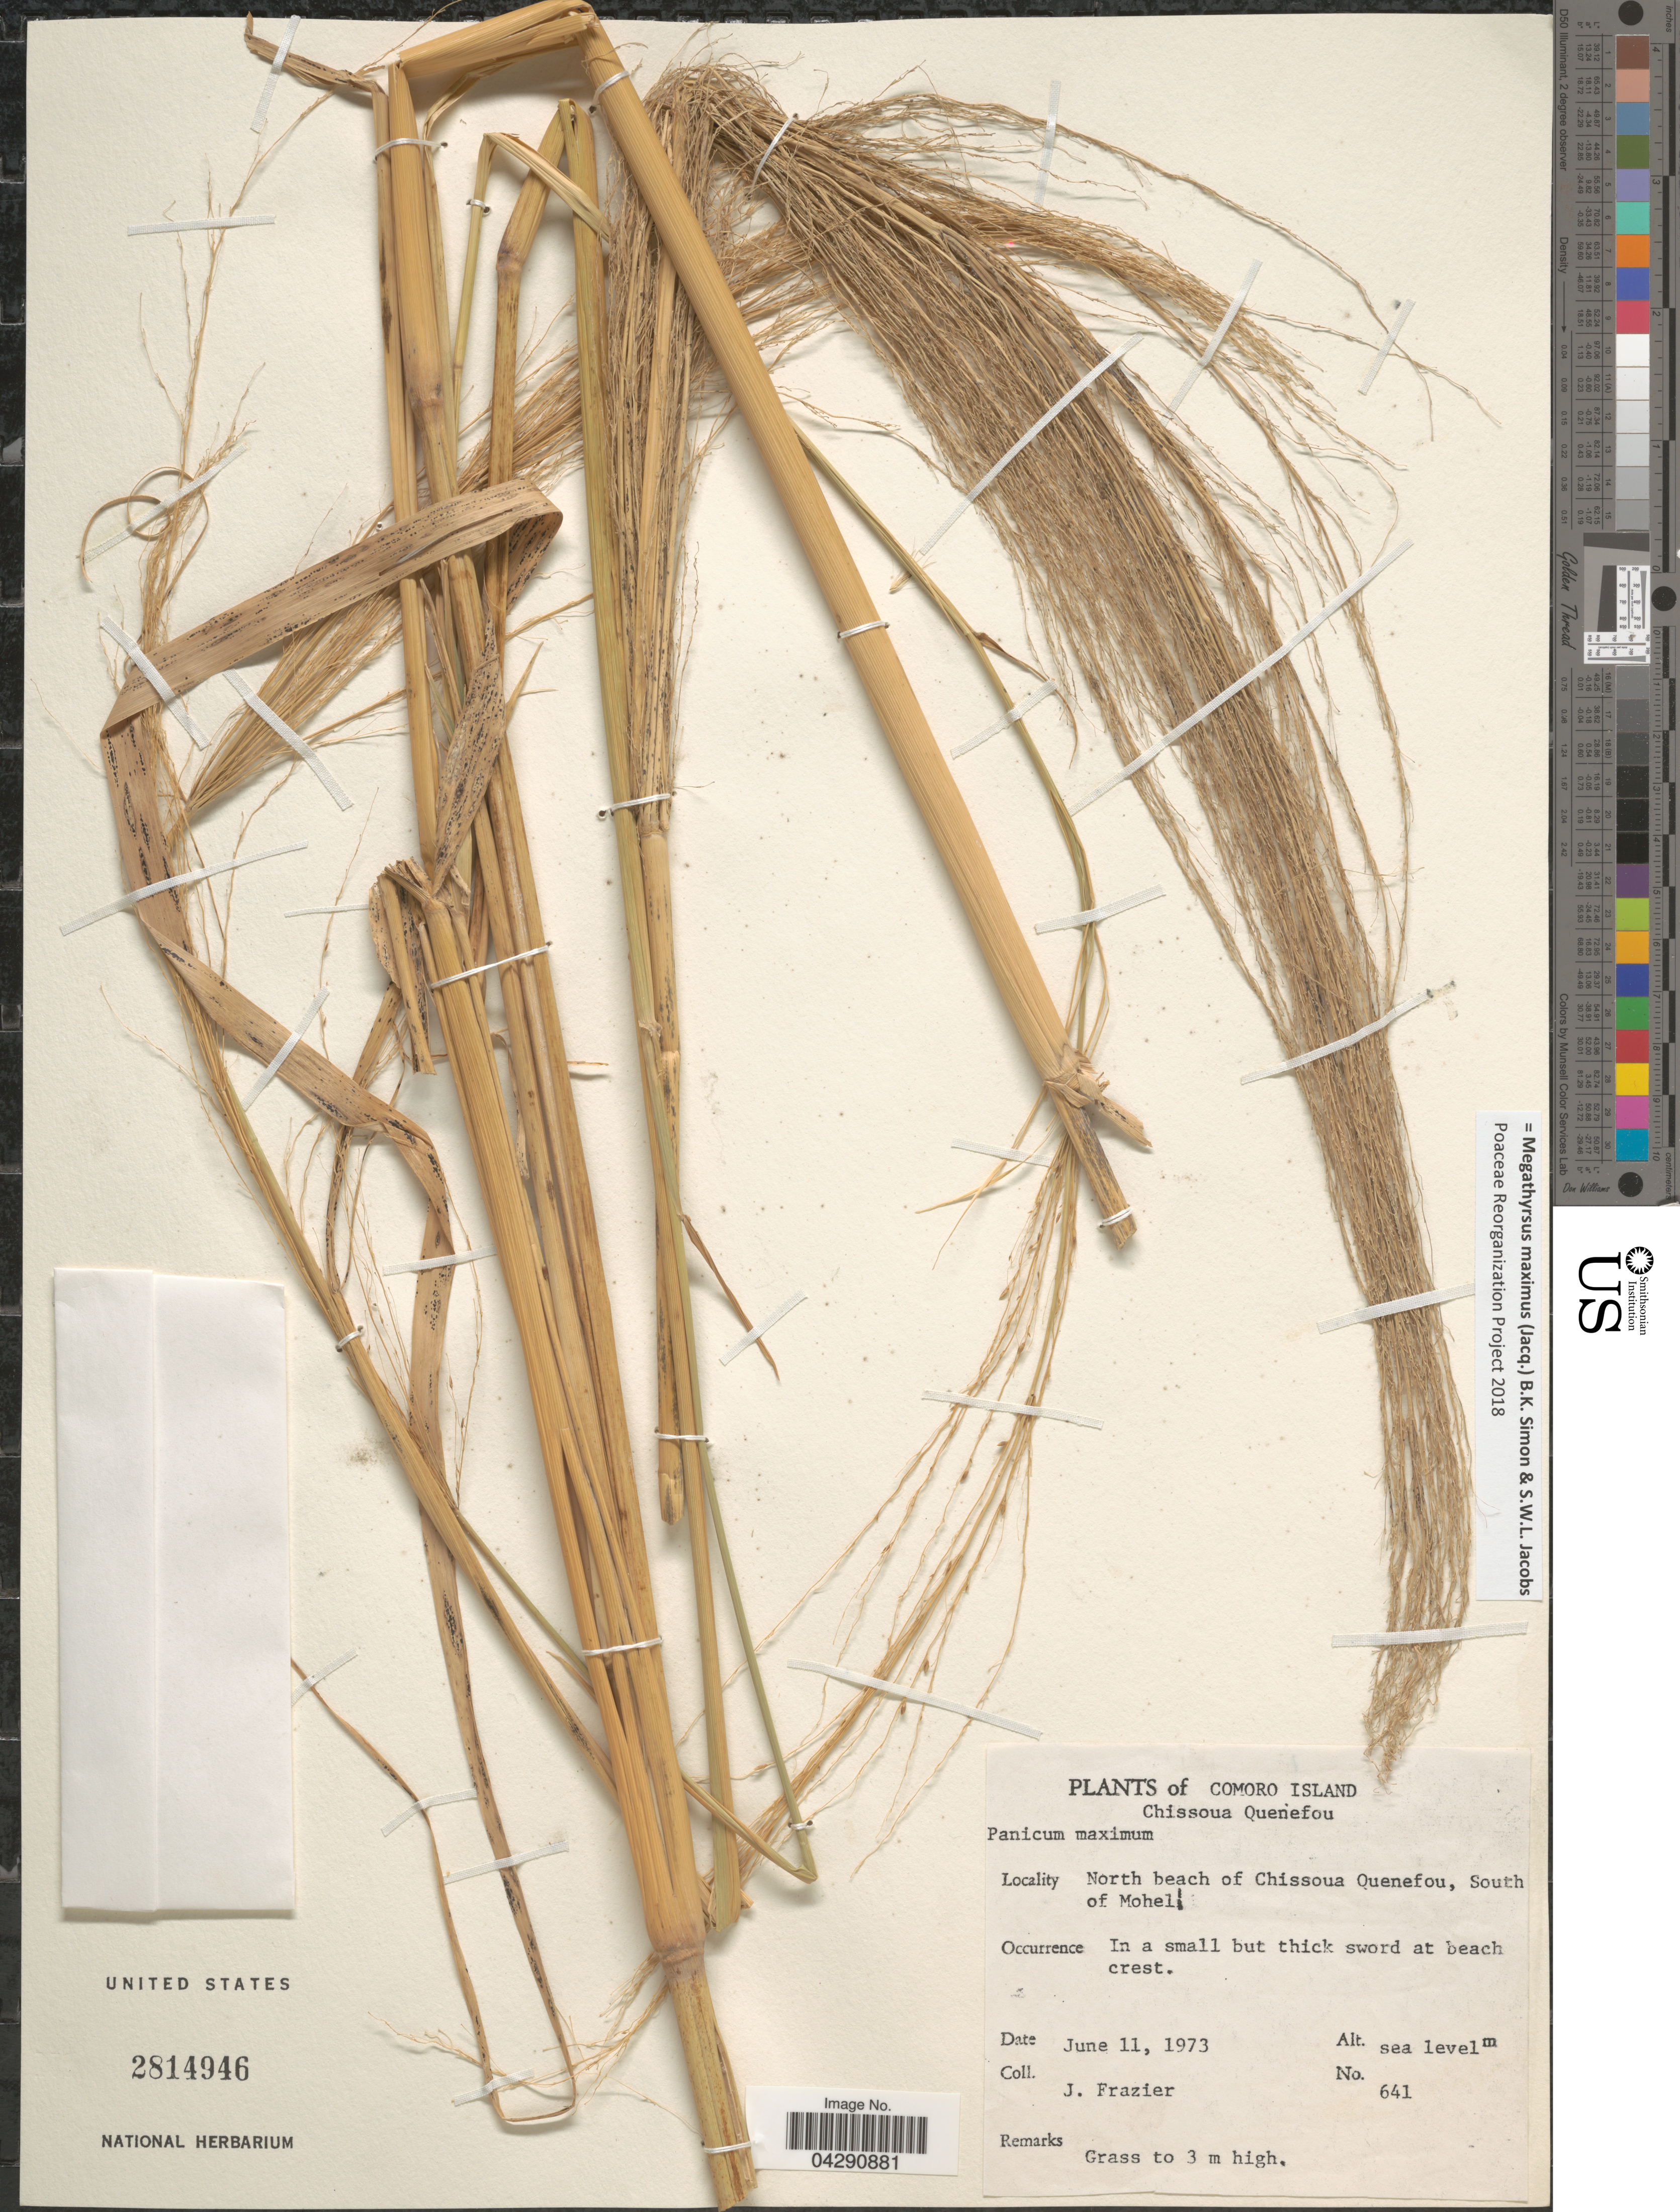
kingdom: Plantae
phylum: Tracheophyta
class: Liliopsida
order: Poales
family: Poaceae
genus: Megathyrsus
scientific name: Megathyrsus maximus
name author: (Jacq.) B.K. Simon & S.W.L. Jacobs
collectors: J. Frazier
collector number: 641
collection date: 1973-06-11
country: Comoros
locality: Comoro Island. Chissoua Quenefou. North beach of Chissoua Quenefou, South of Mohel.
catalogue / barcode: US 2814946